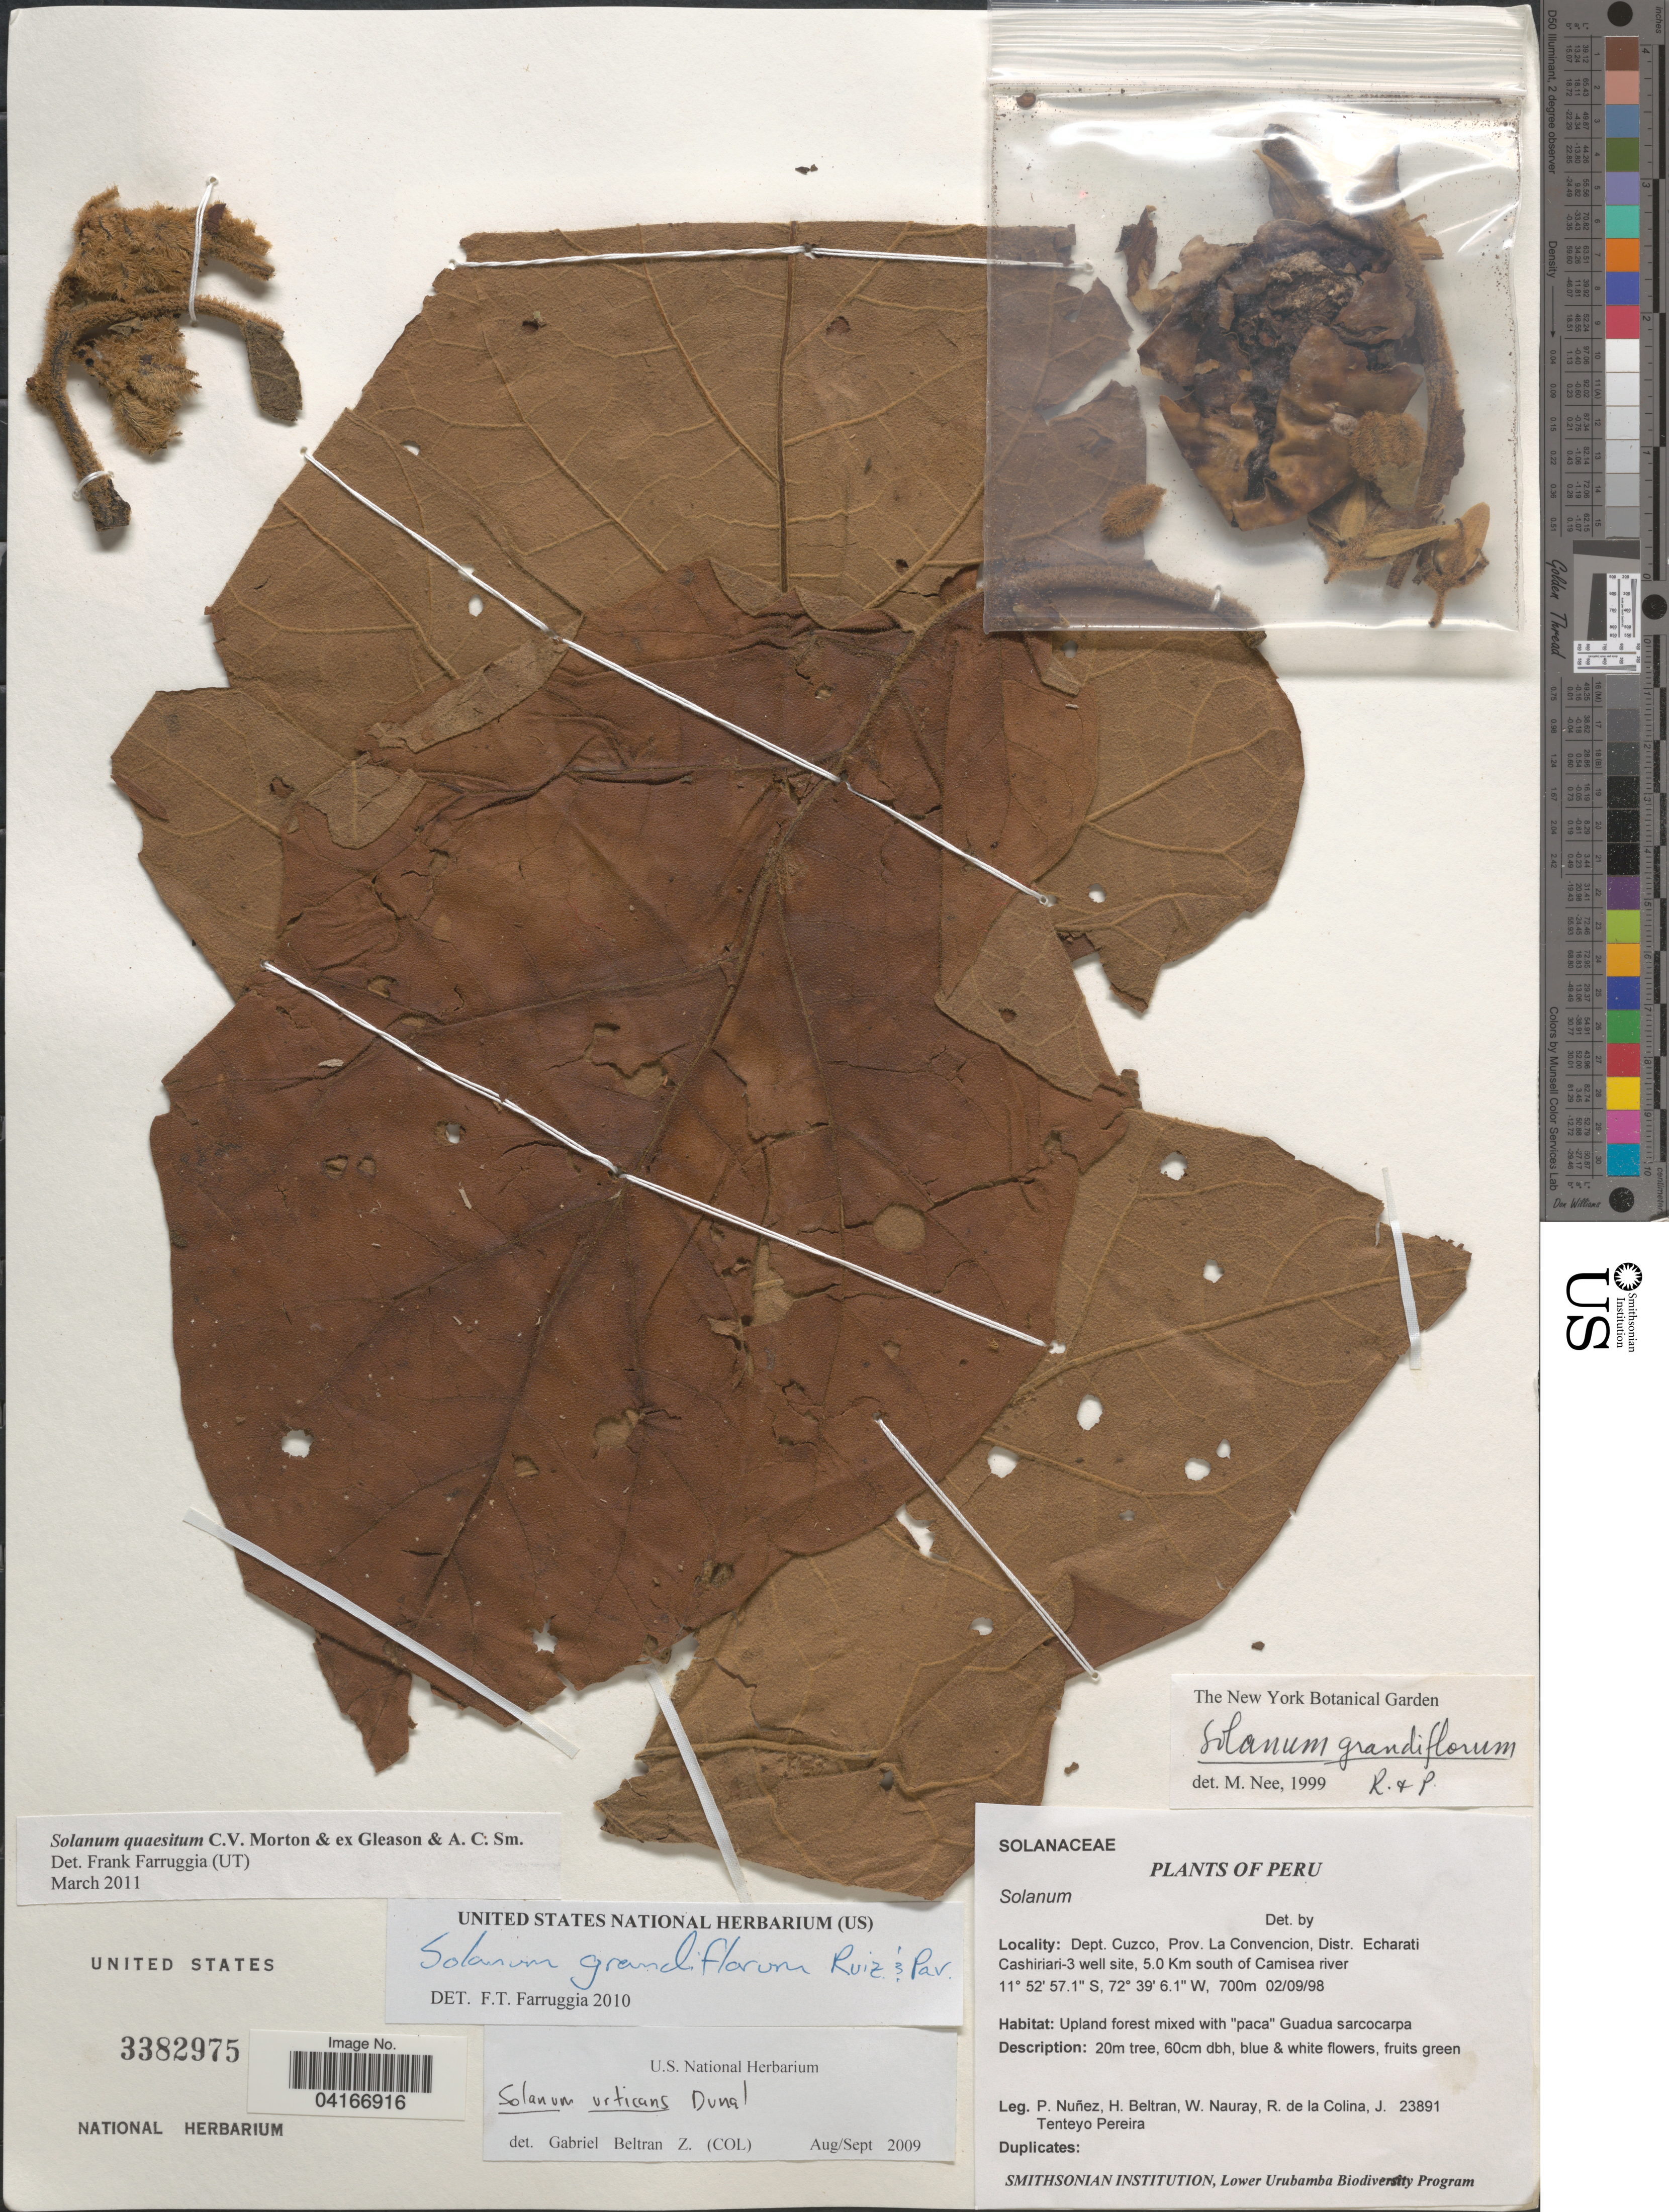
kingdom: Plantae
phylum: Tracheophyta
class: Magnoliopsida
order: Solanales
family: Solanaceae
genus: Solanum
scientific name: Solanum quaesitum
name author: C.V. Morton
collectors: P. Nuñez V., H. Beltran, W. Nauray, R. Colina & J. Tenteyo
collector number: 23891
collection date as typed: Transcribed d/m/y: 2/9/98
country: Peru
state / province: Cusco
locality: Dept. Cuzco, Prov. La Convencion, Distr. Echarati Cashiriari-3 well site, 5.0 Km south of Camisea river.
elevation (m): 700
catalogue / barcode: US 3382975